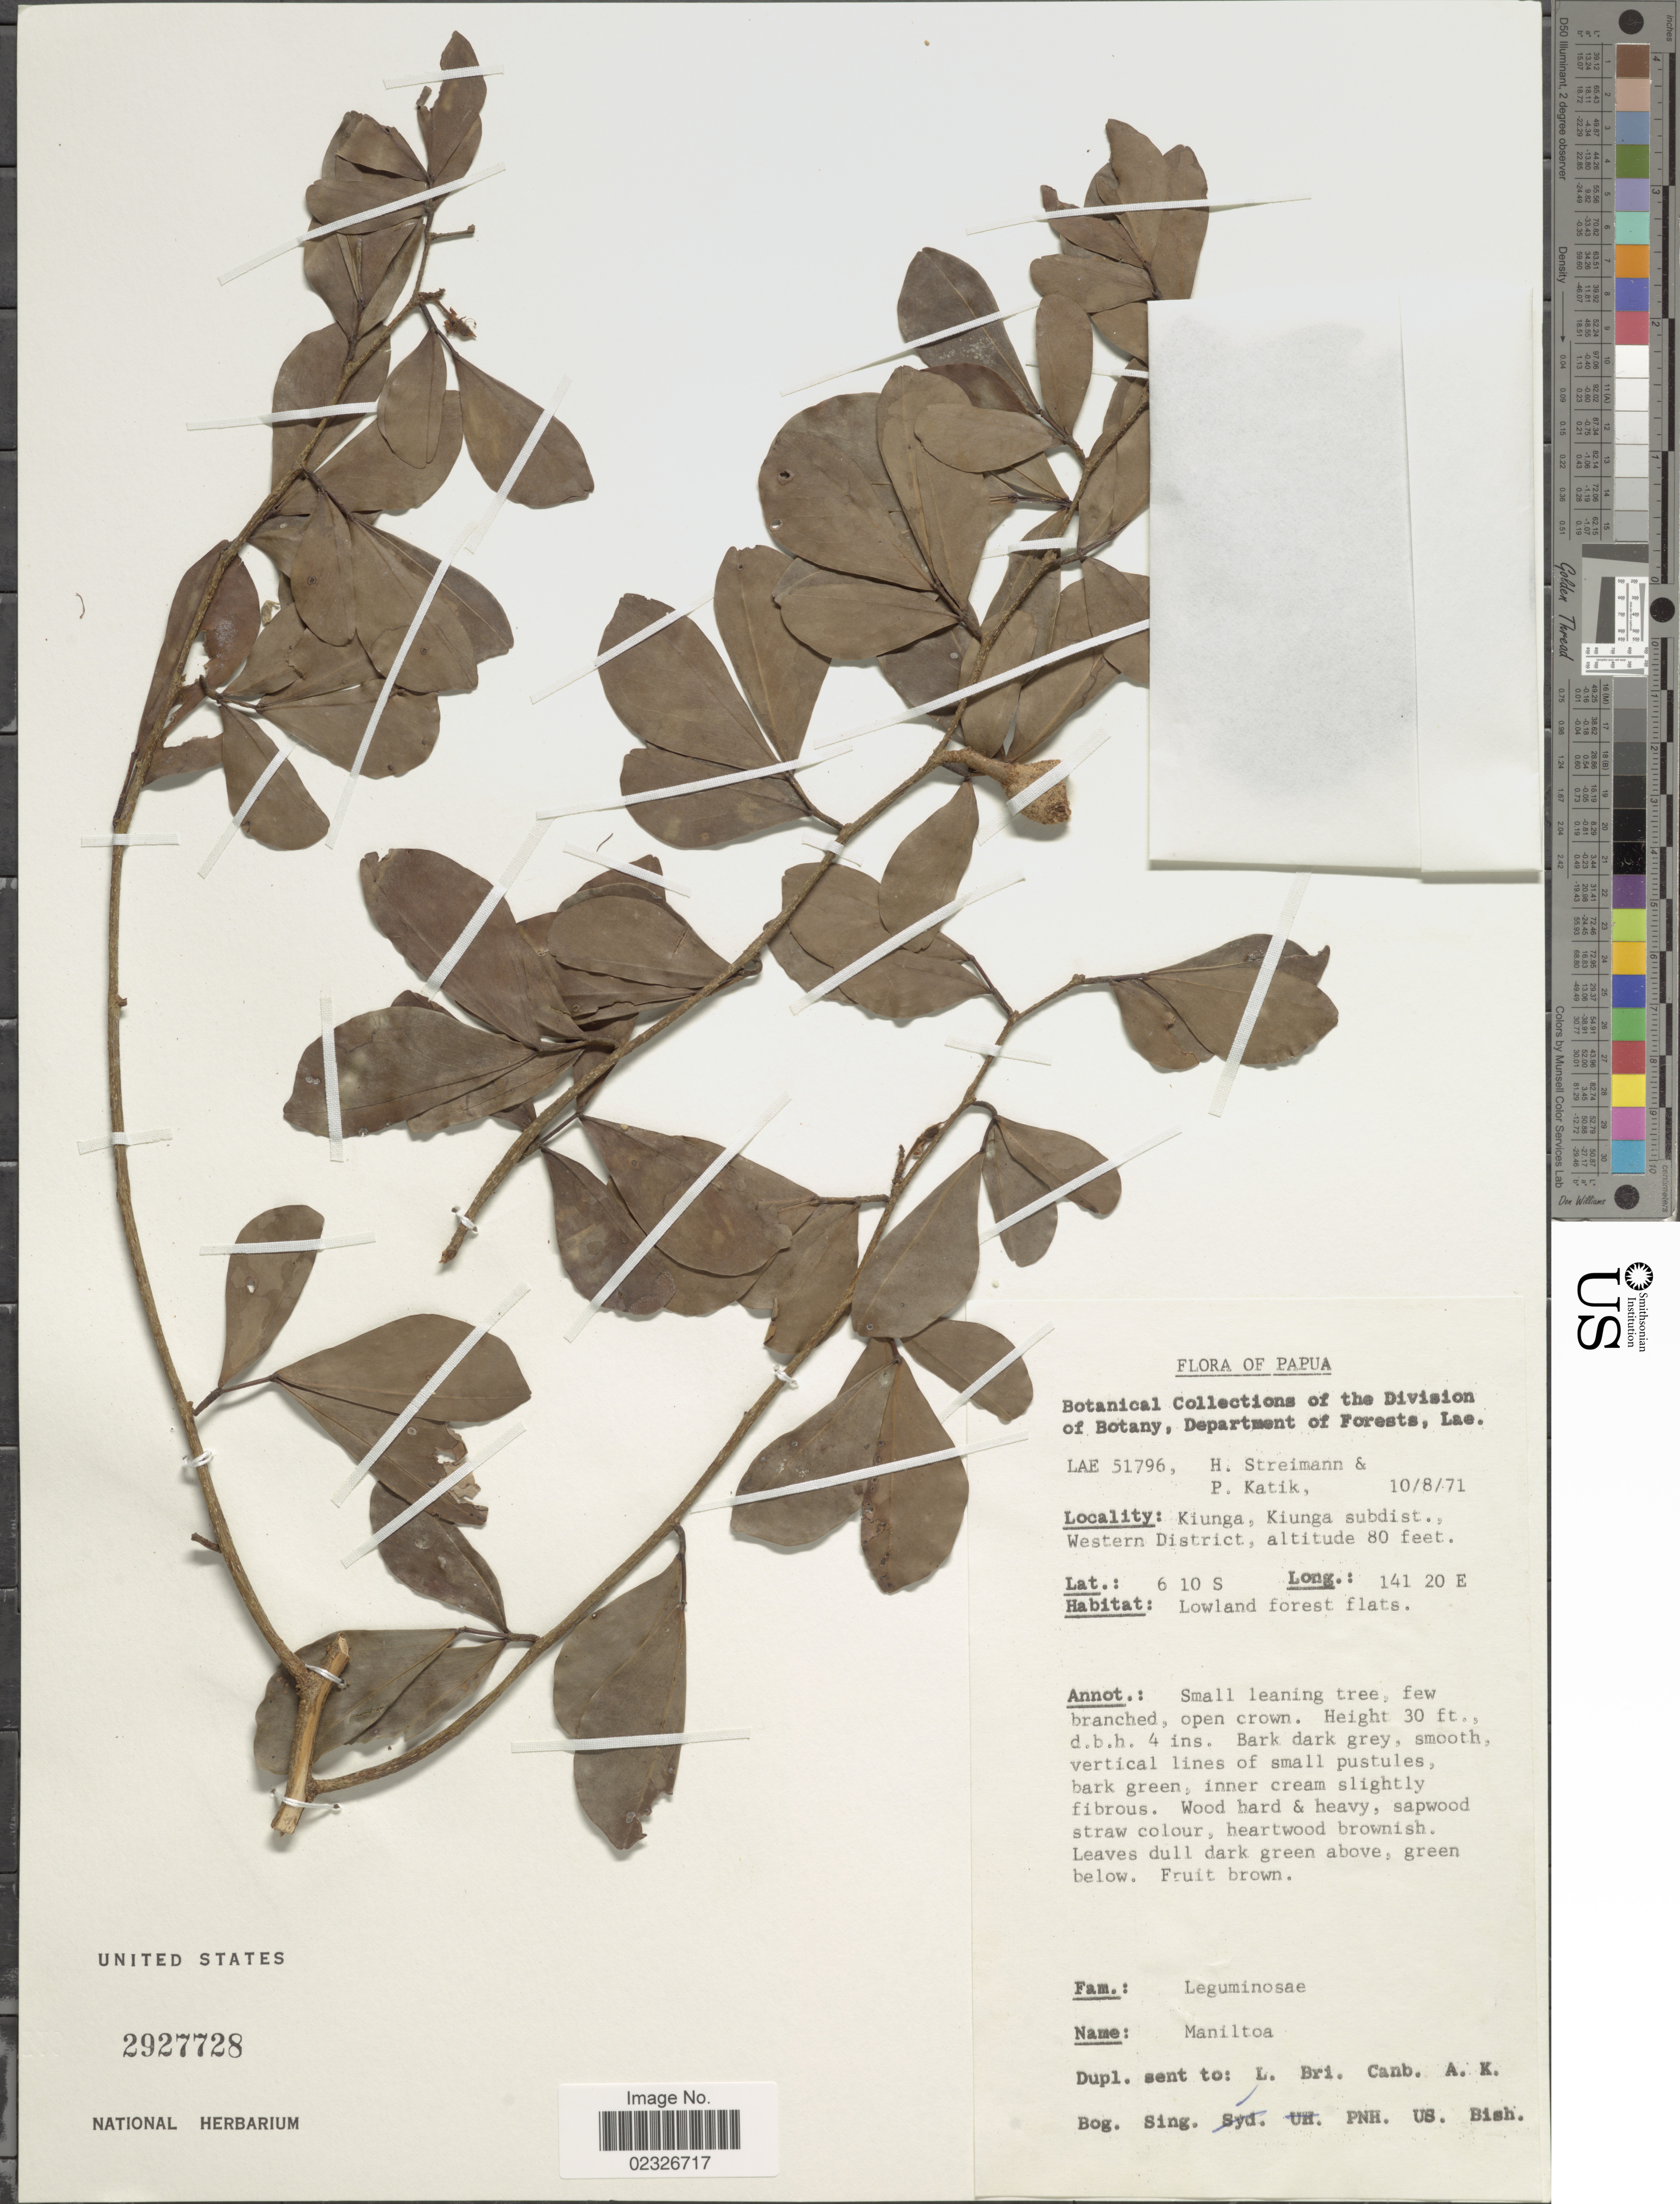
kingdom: Plantae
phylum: Tracheophyta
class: Magnoliopsida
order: Fabales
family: Fabaceae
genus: Maniltoa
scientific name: Maniltoa sp.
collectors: H. Streimann & P. Katik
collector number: LAE51796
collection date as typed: Transcribed d/m/y: 10/8/71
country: Papua New Guinea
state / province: Manus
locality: Kiunga, Kiunga subdist., Western District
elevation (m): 24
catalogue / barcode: US 2927728